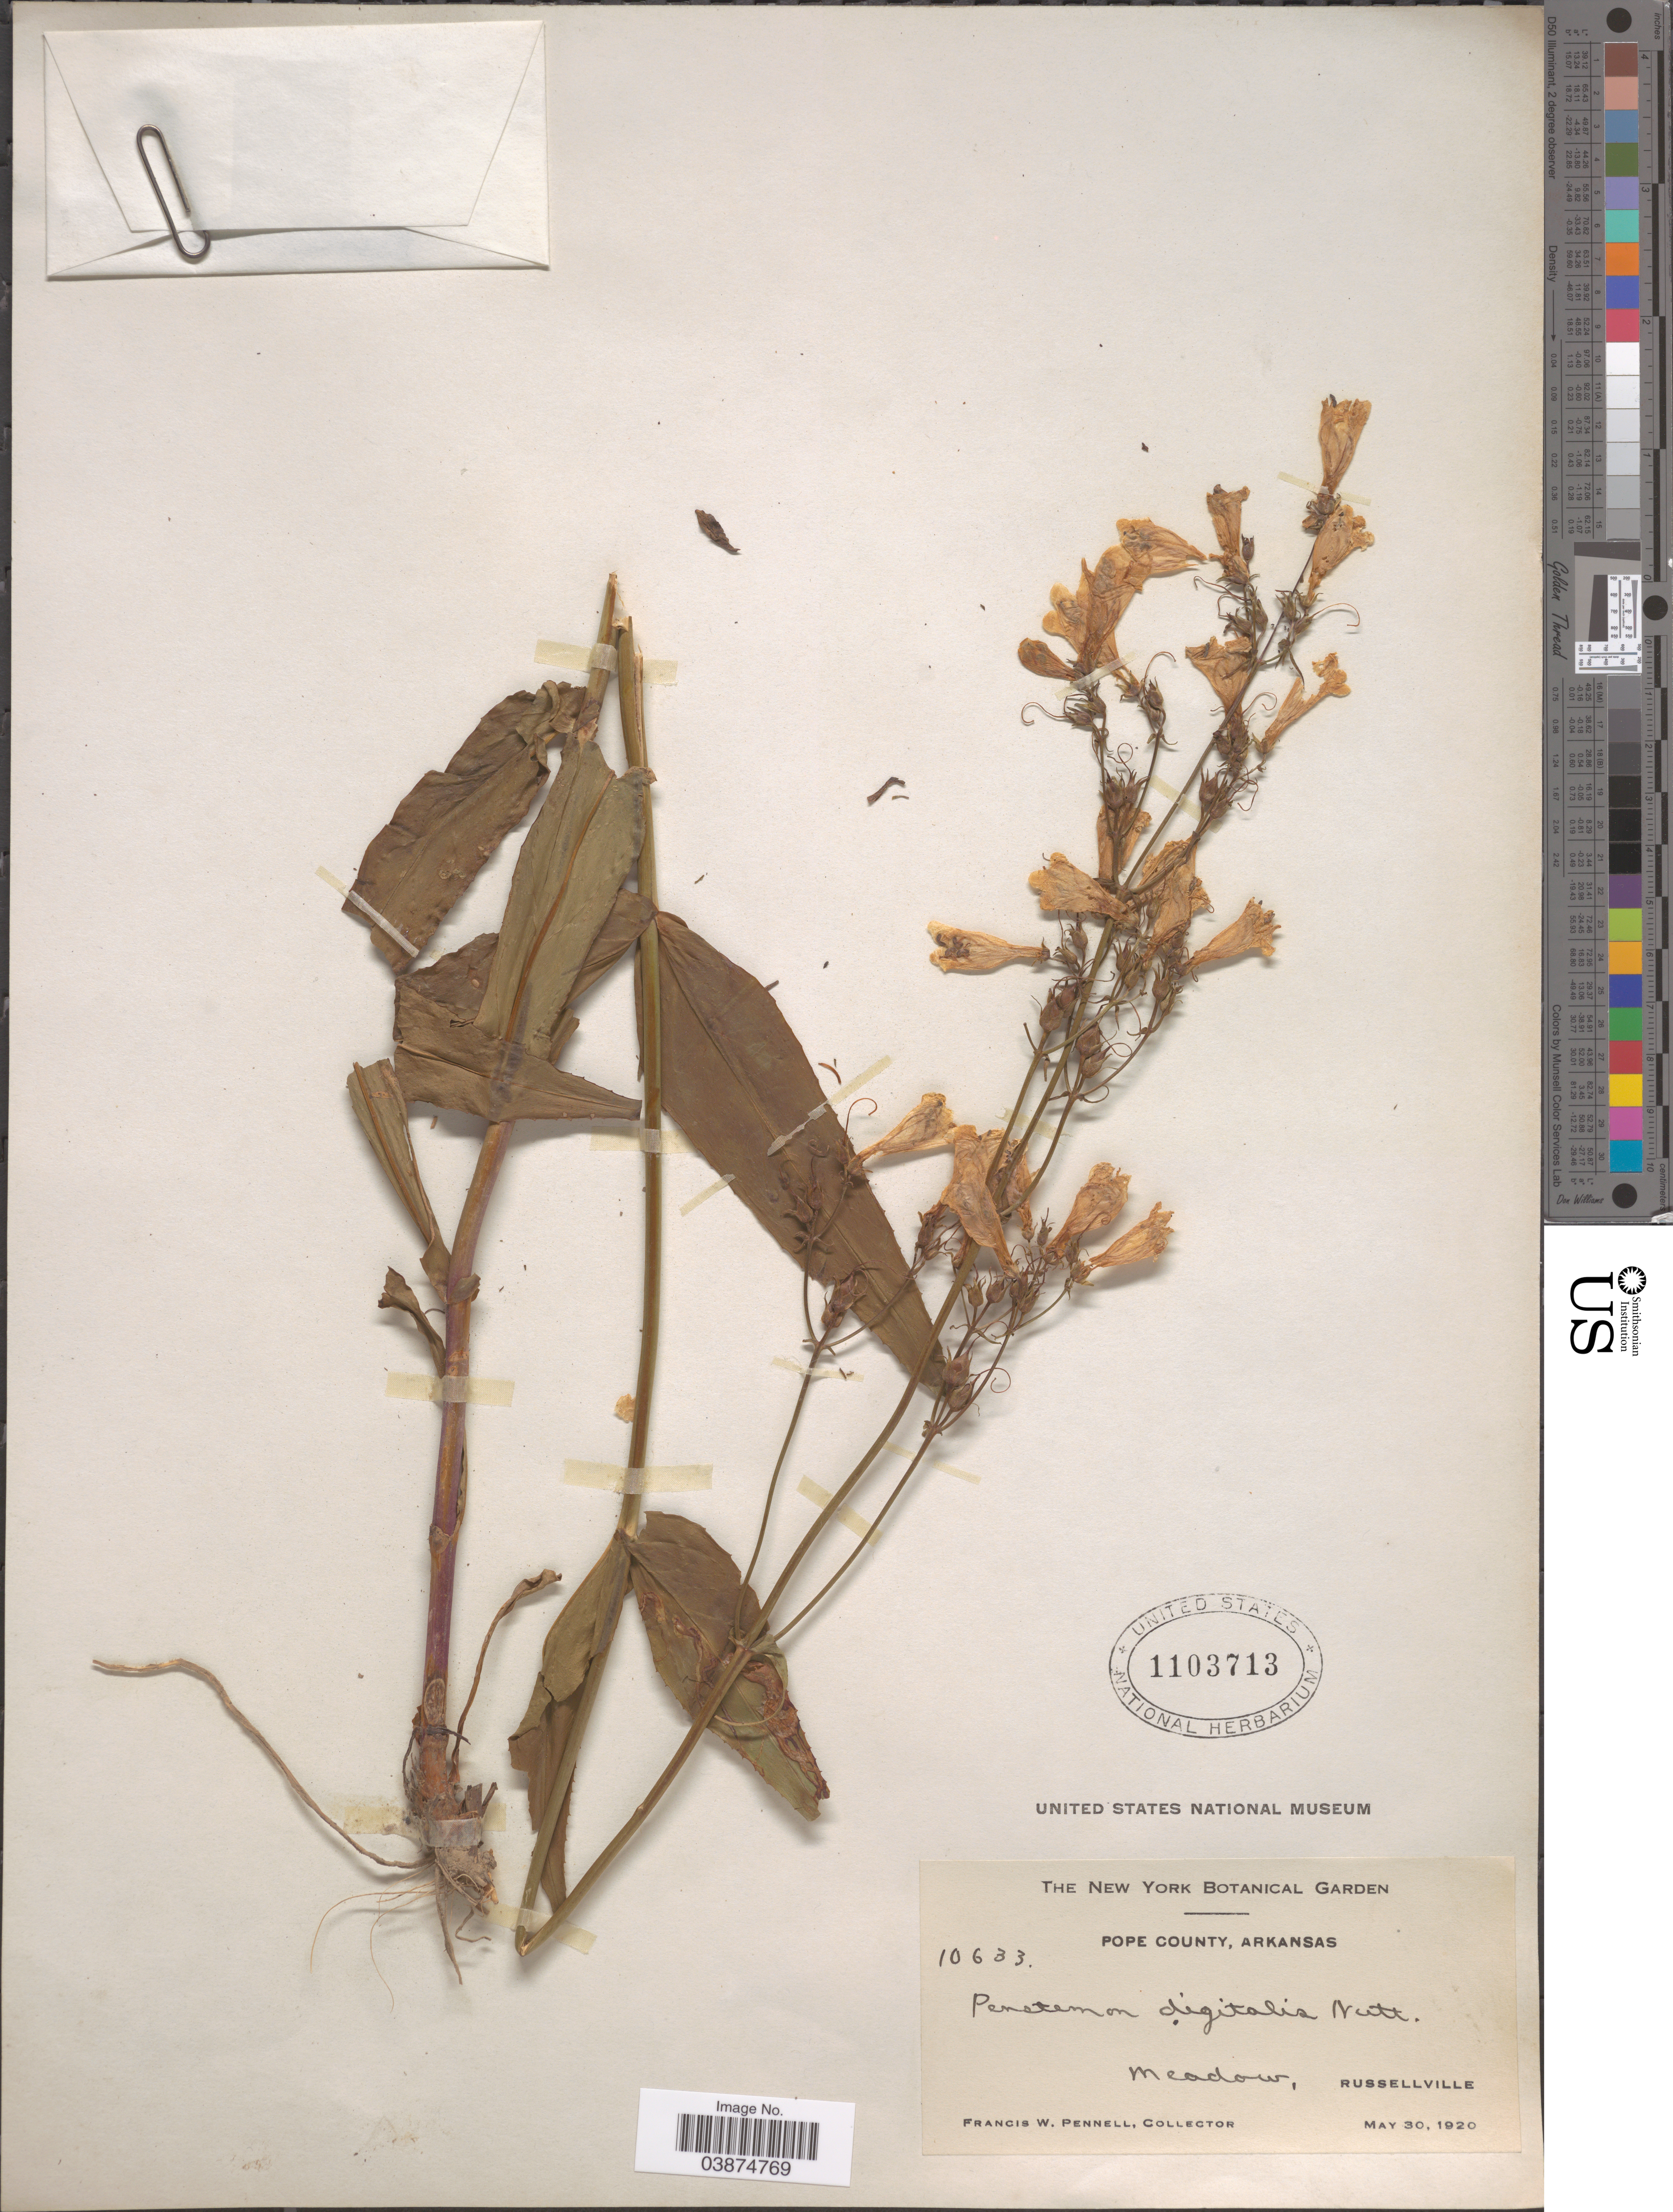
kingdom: Plantae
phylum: Tracheophyta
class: Magnoliopsida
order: Lamiales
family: Plantaginaceae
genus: Penstemon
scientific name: Penstemon digitalis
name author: Nutt. ex Sims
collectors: F. W. Pennell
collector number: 10633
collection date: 1920-05-30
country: United States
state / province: Arkansas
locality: Pope County. Meadow, Russellville.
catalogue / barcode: US 1103713